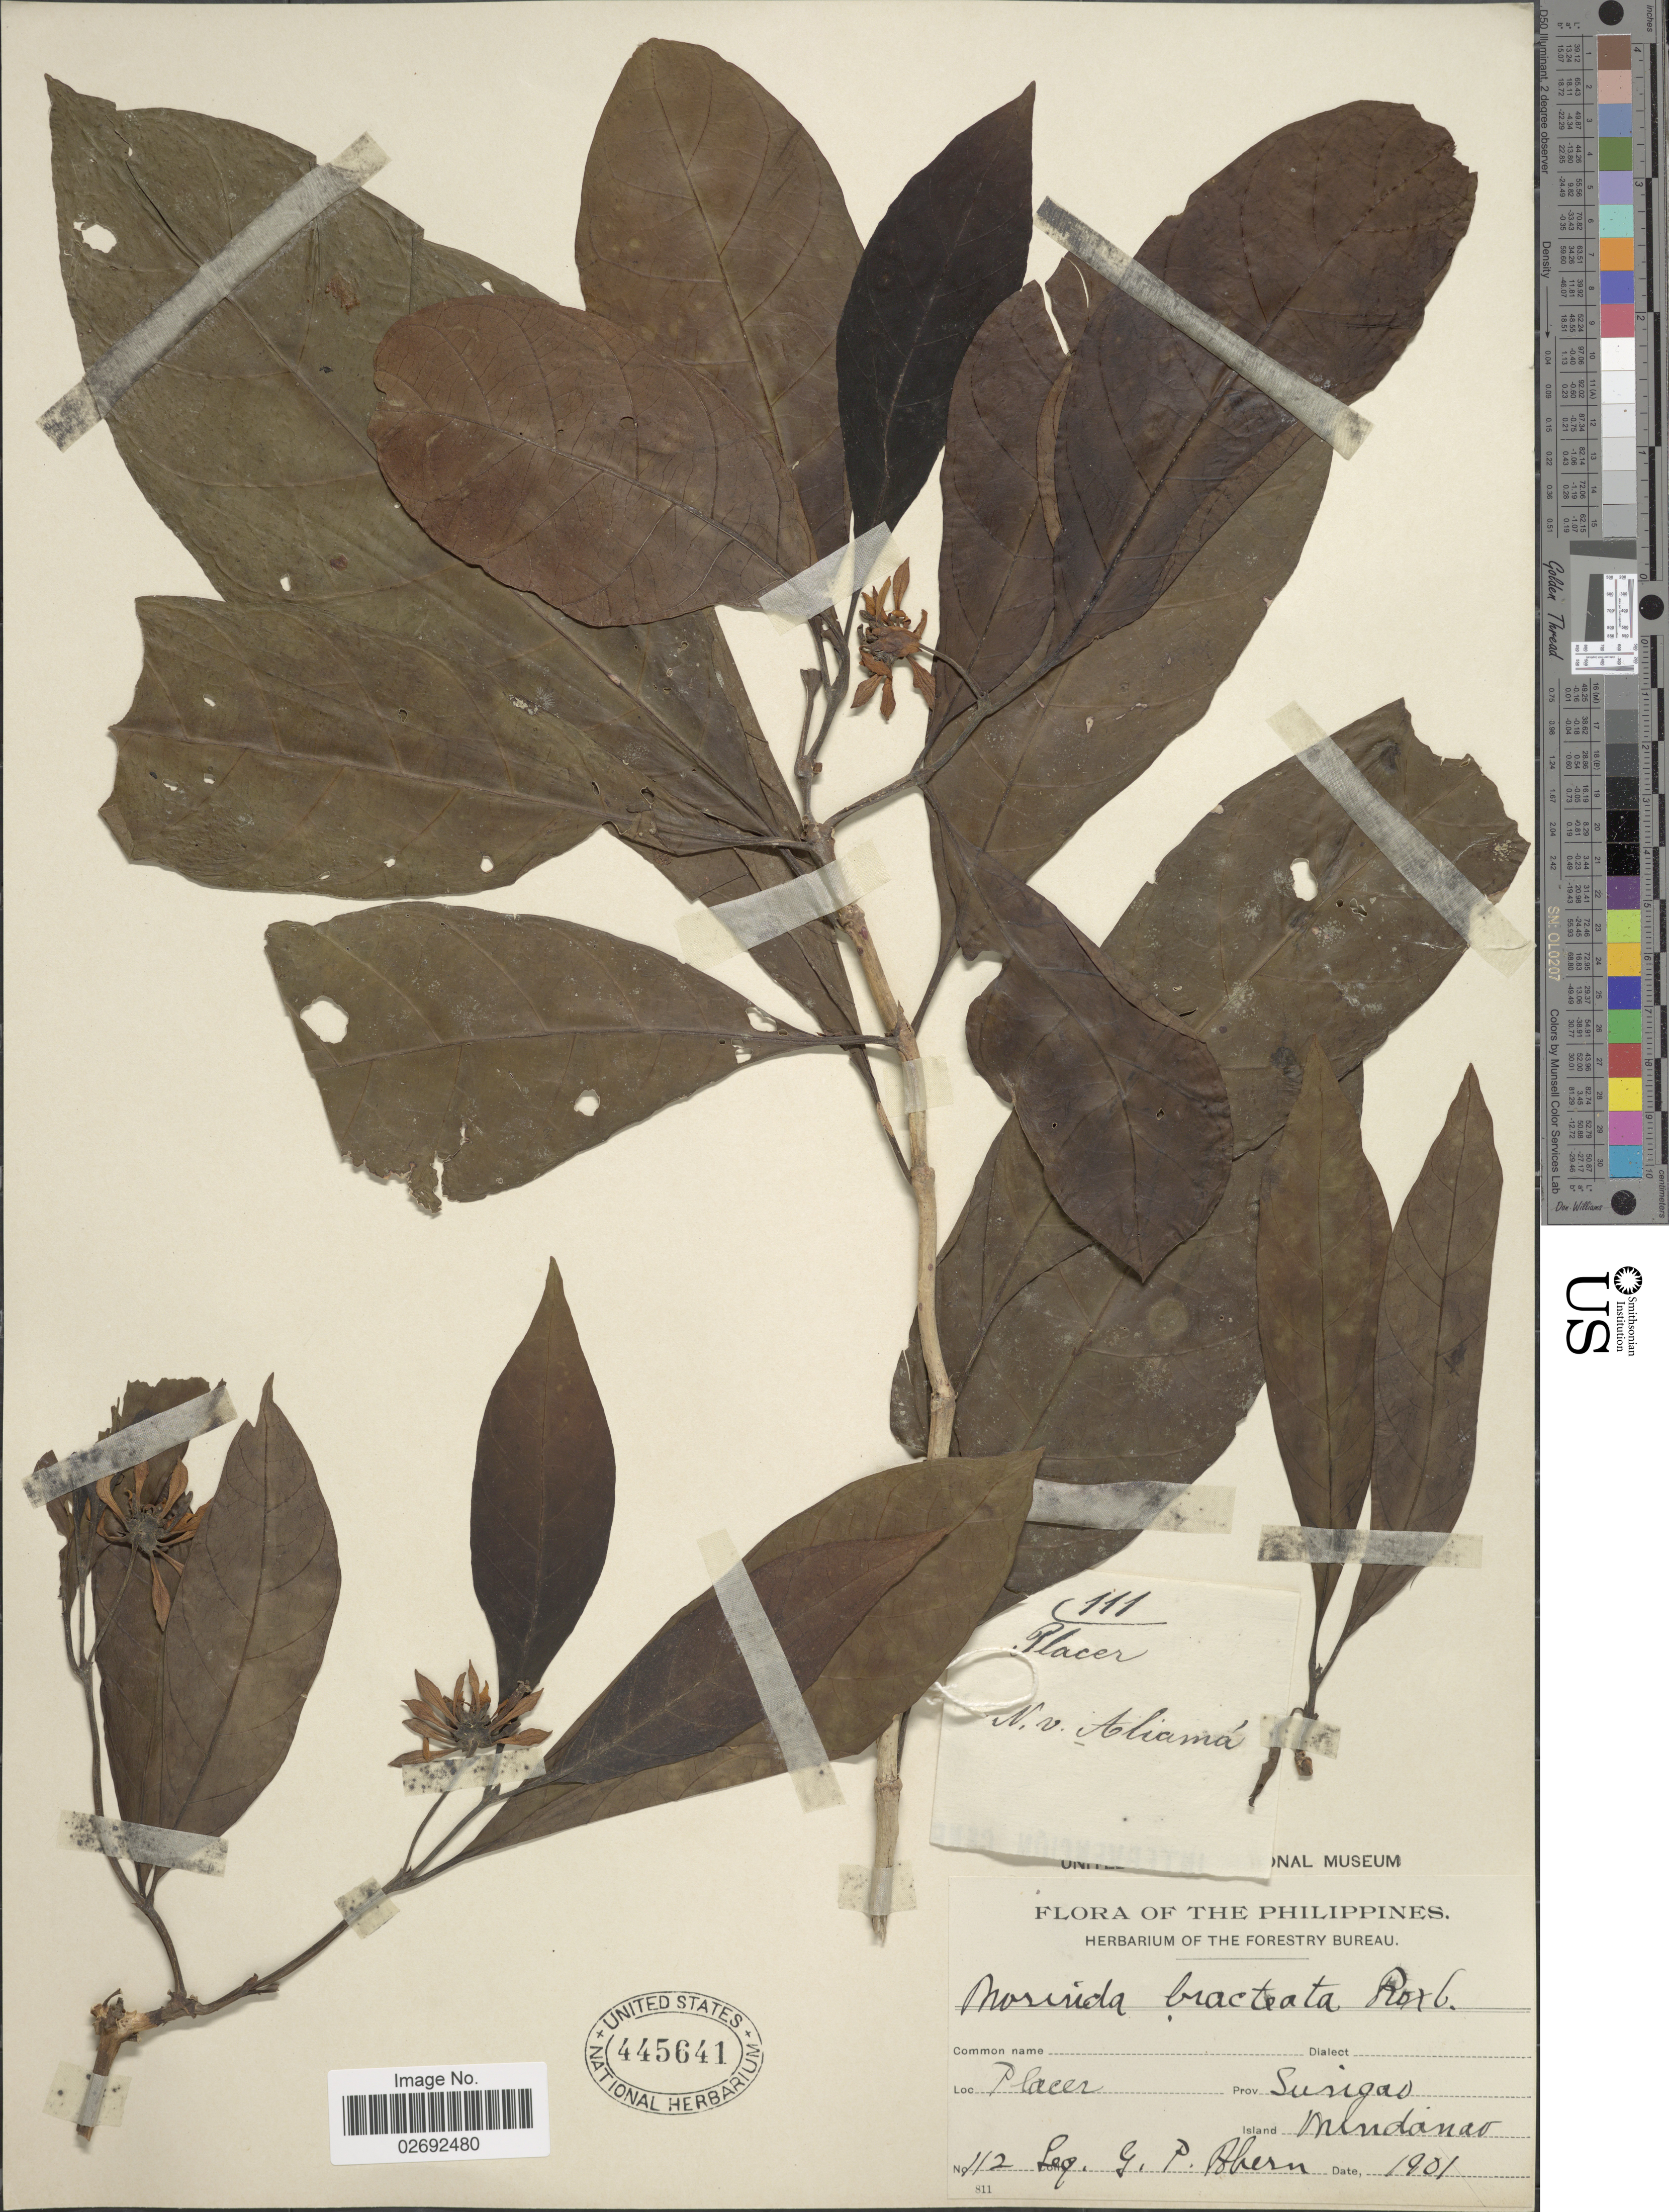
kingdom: Plantae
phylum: Tracheophyta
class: Magnoliopsida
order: Gentianales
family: Rubiaceae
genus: Morinda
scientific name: Morinda bracteata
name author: Roxb.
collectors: G. Ahern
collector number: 112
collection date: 1901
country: Philippines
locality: Placer, Prov. Surigao, Island Mindanao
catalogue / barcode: US 445641